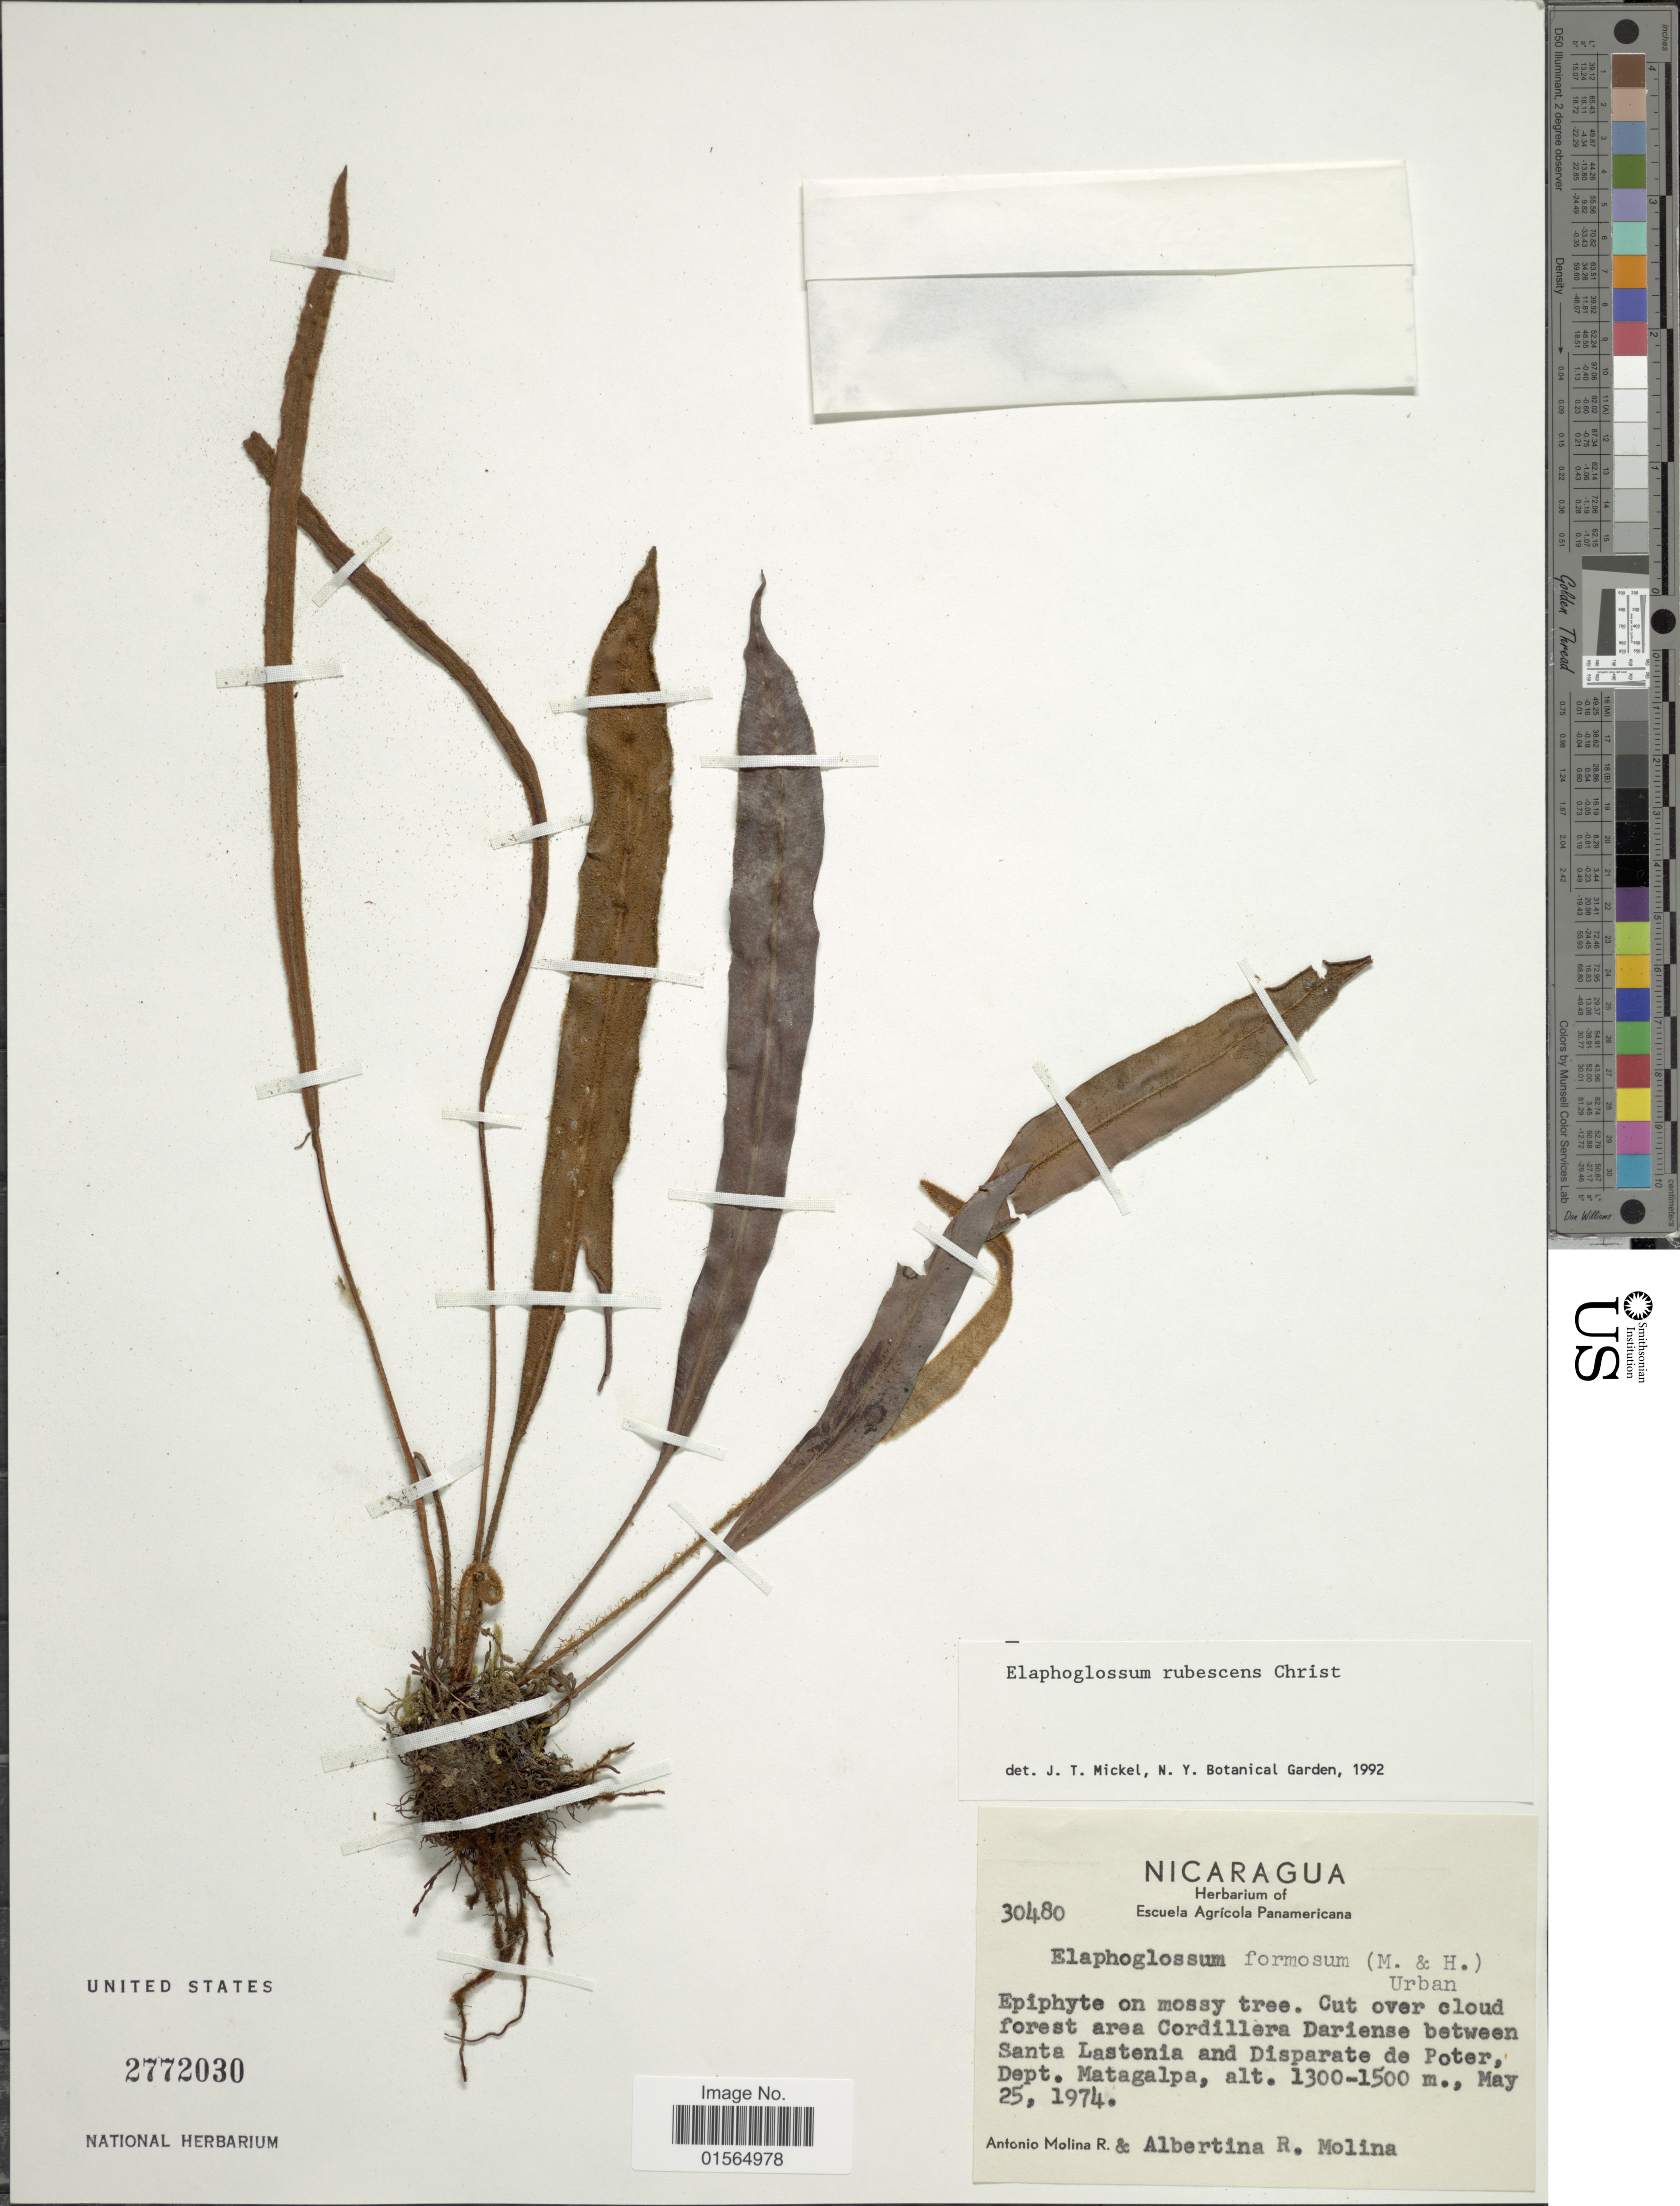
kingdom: Plantae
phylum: Tracheophyta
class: Polypodiopsida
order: Polypodiales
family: Dryopteridaceae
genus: Elaphoglossum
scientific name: Elaphoglossum rubescens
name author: Kuhn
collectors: A. Molina R. & A. R. Molina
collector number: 30480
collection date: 1974-05-25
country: Nicaragua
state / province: Matagalpa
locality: Cut over cloud forest area Cordillera Dariense between Santa Lastenia and Disperate de Poter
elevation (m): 1300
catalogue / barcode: US 2772030